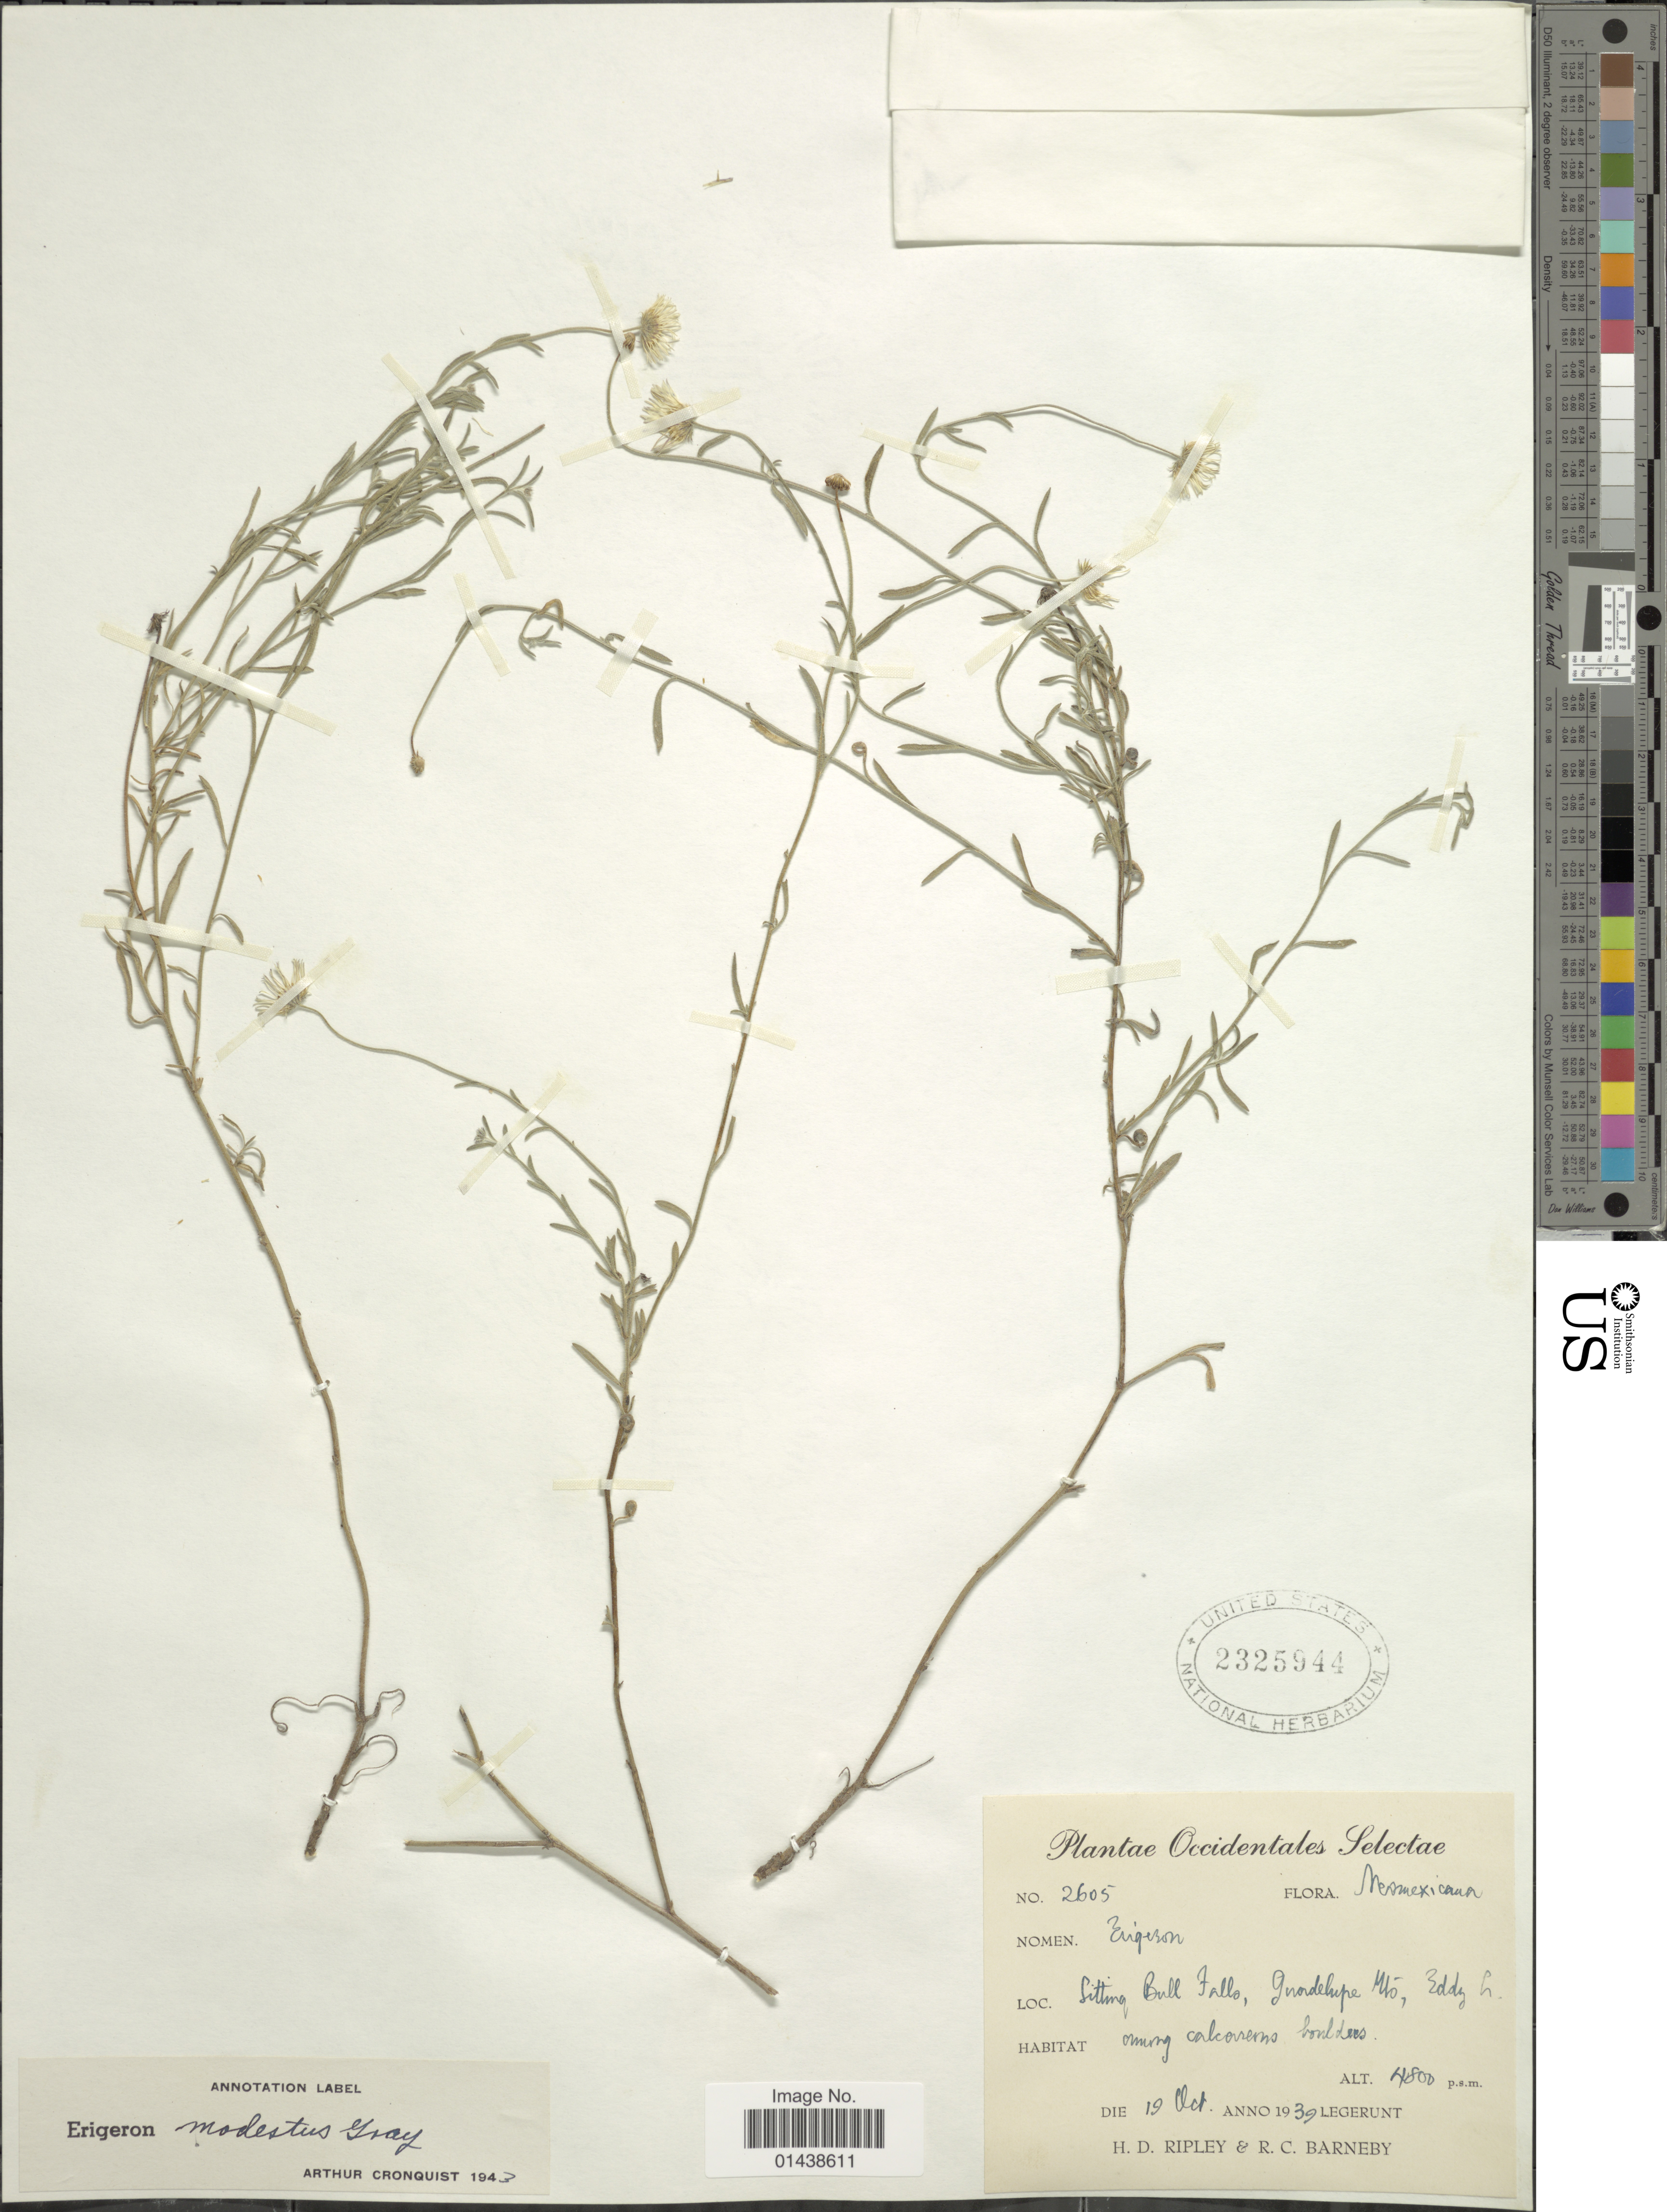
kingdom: Plantae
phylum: Tracheophyta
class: Magnoliopsida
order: Asterales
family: Asteraceae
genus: Erigeron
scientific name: Erigeron modestus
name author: A. Gray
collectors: H. Ripley & R. C. Barneby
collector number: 2605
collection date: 1939-10-19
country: United States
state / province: New Mexico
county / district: Eddy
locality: Sitting Bull Falls, Guadalupe Mts., Eddy Co.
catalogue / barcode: US 2325944